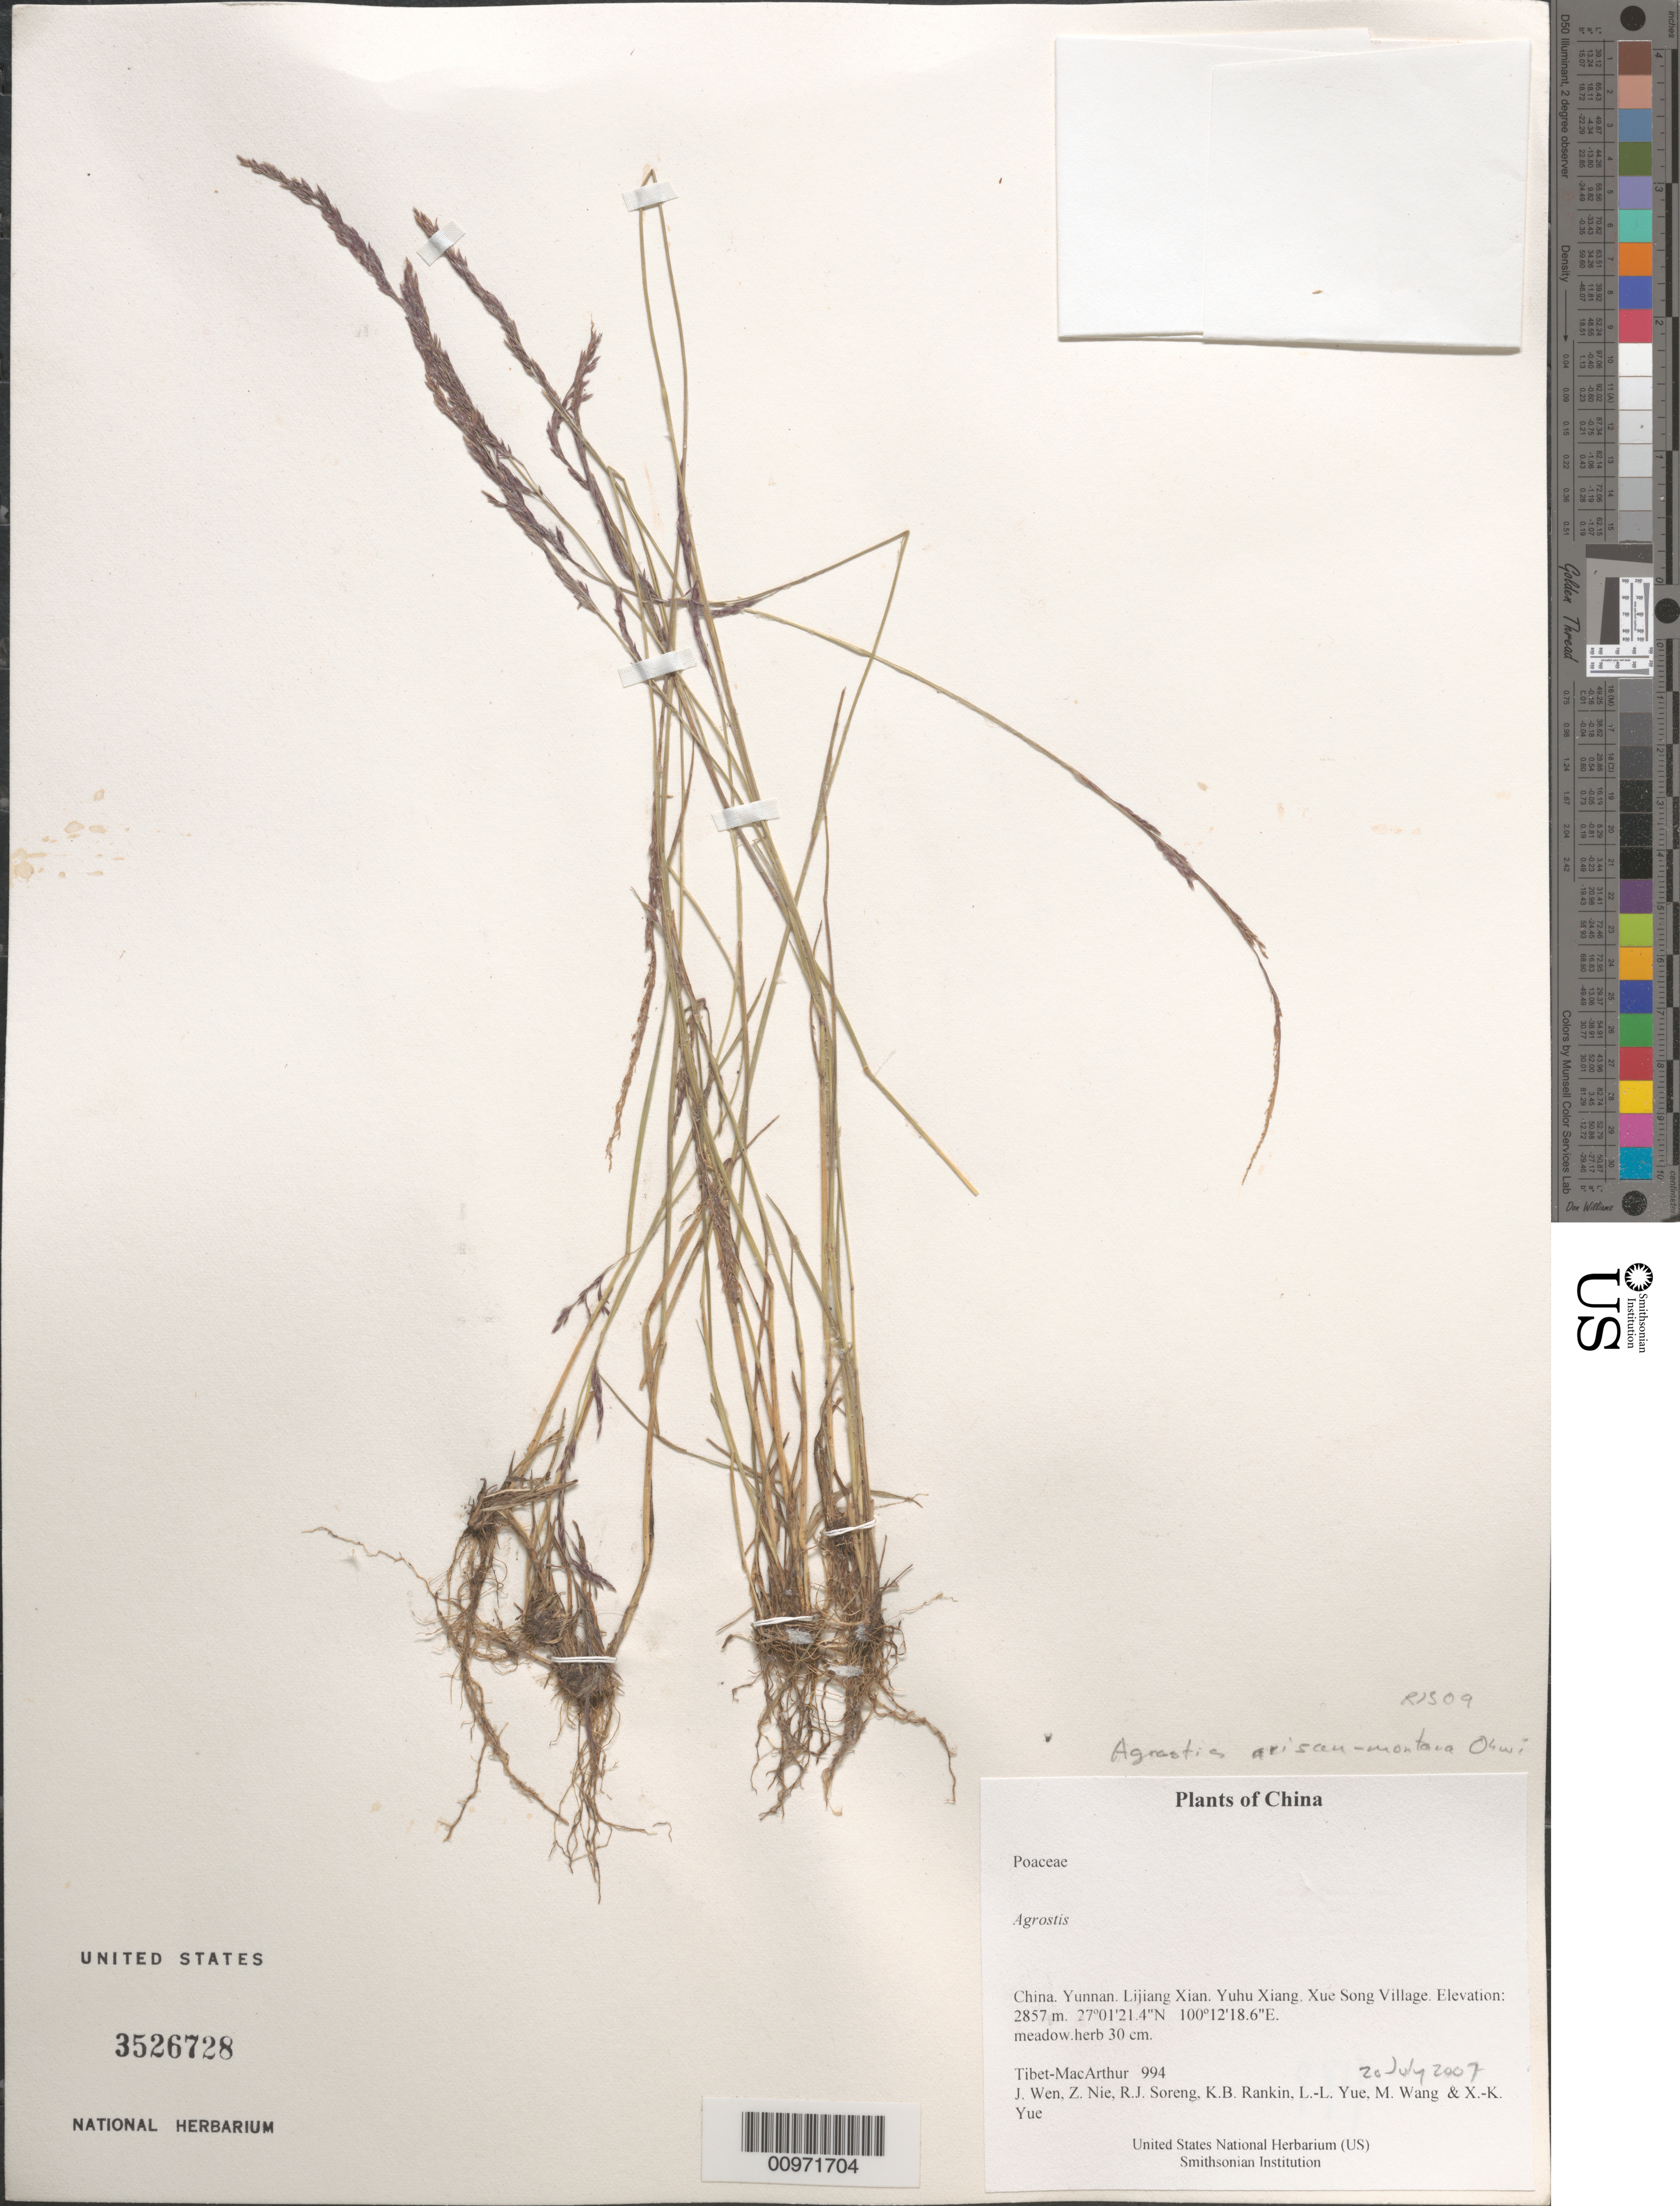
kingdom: Plantae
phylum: Tracheophyta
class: Liliopsida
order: Poales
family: Poaceae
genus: Agrostis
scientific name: Agrostis arisan-montana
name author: Ohwi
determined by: Soreng, Robert J., Research Associate (BOT), Smithsonian Institution - National Museum of Natural History (UNITED STATES)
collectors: Tibet-MacArthur, J. Wen, Z. Nie, R. J. Soreng, K. Rankin, L. Yue, M. Wang & X. Yue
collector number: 994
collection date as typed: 20 Jul 2007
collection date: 2007-07-20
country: China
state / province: Yunnan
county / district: Lijiang Xian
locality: Yuhu Xiang, Xue Song Village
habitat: meadow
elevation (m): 4652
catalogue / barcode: US 3526728